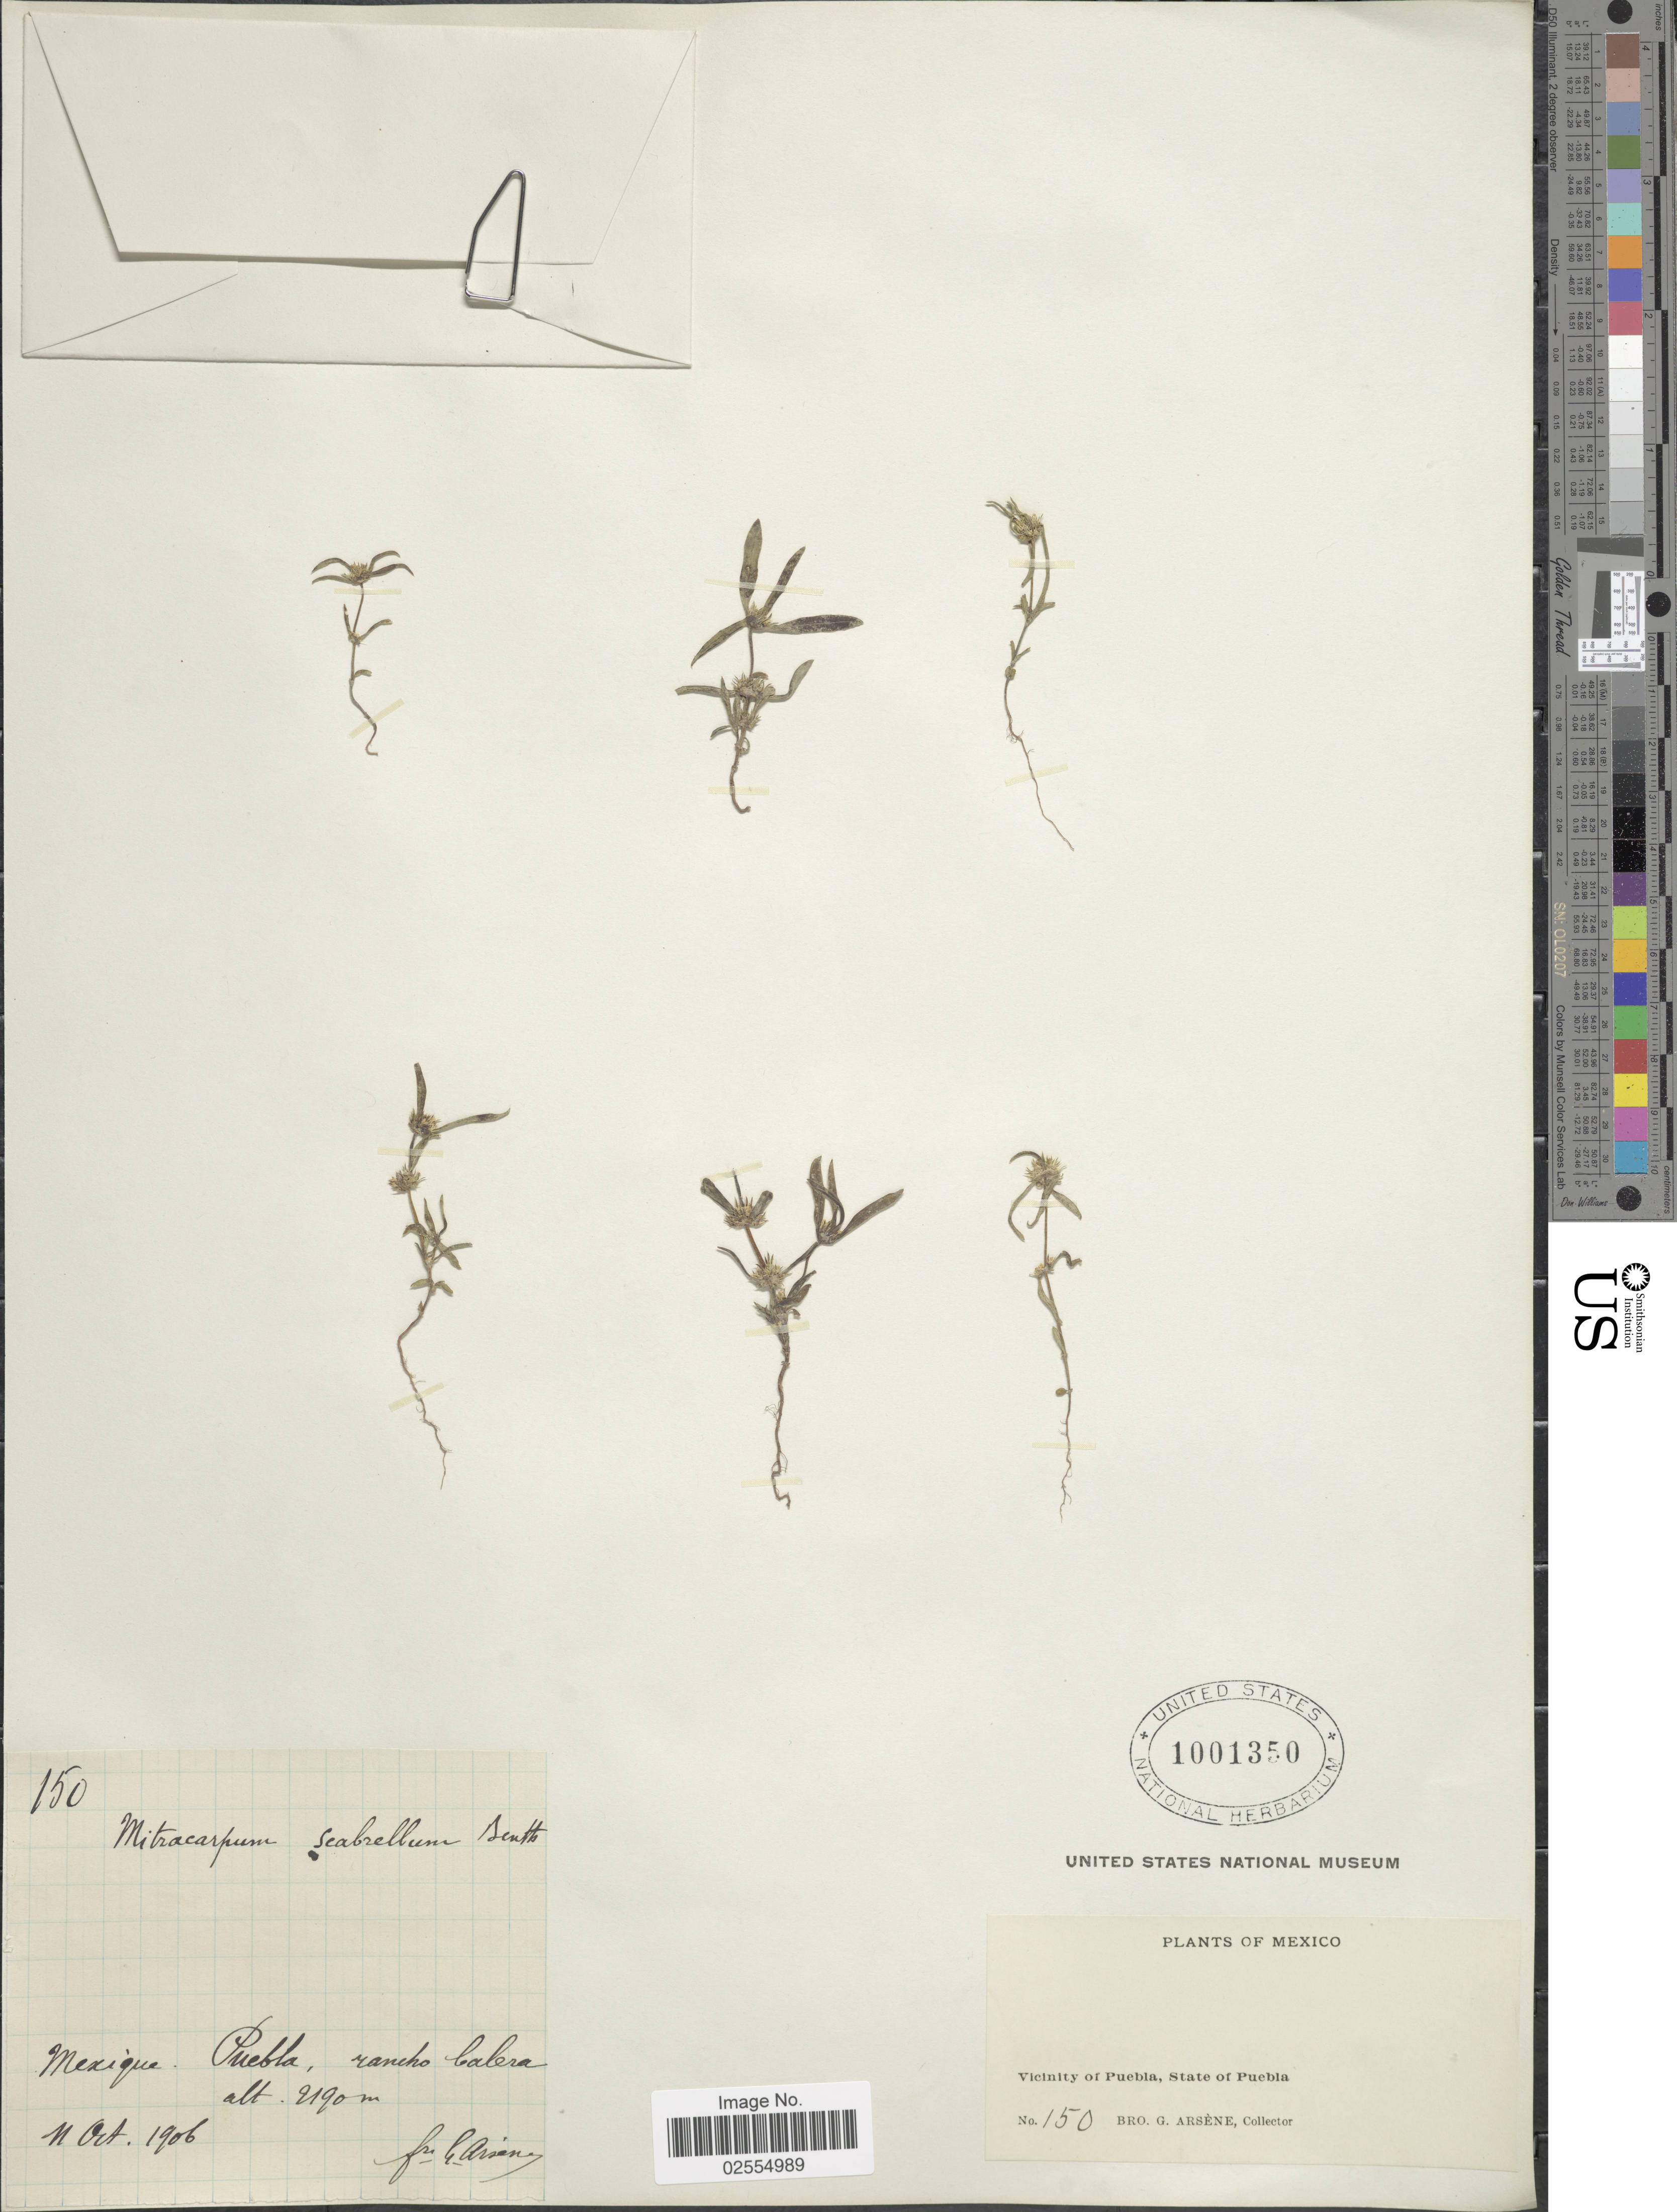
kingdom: Plantae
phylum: Tracheophyta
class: Magnoliopsida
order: Gentianales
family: Rubiaceae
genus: Mitracarpus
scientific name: Mitracarpus sp.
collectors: Bro. G. Arsène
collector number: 150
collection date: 1906-10-11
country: Mexico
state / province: Puebla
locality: Rancho calera. Vicinity of Puebla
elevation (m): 2190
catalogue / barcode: US 1001350